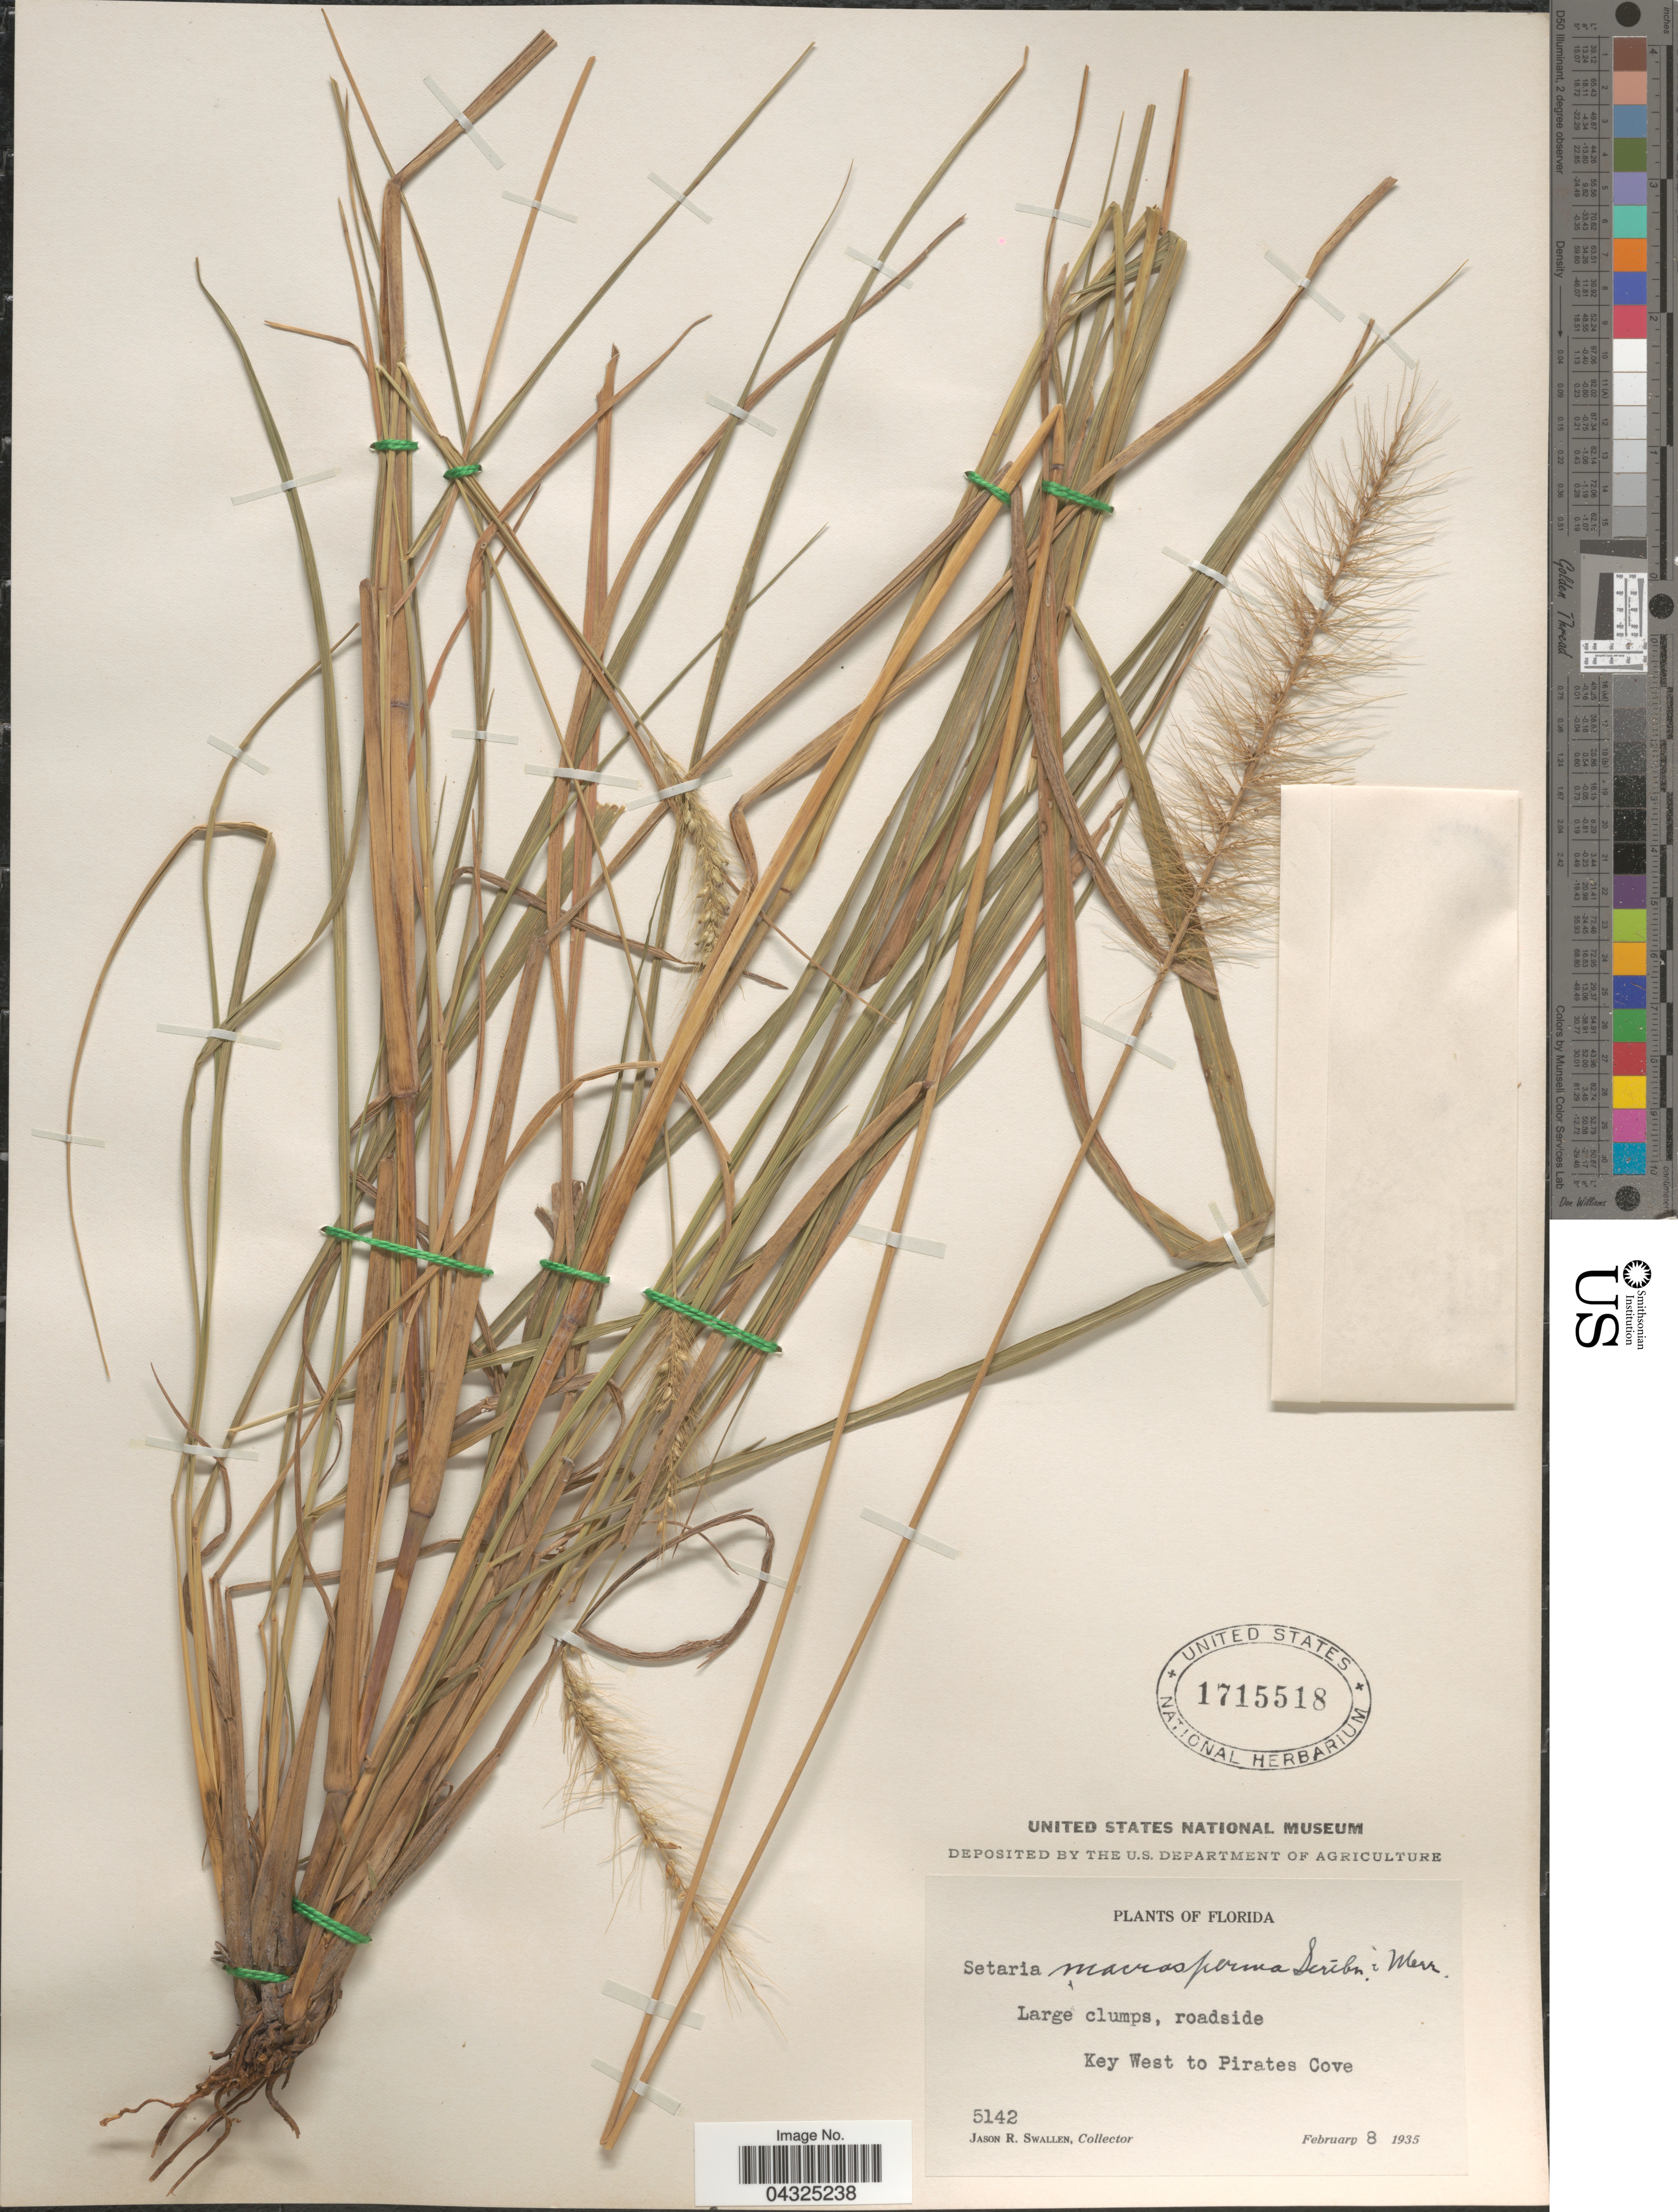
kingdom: Plantae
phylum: Tracheophyta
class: Liliopsida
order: Poales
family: Poaceae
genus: Setaria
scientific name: Setaria macrosperma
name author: (Scribn. & Merr.) K. Schum.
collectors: J. R. Swallen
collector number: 5142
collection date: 1935-02-08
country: United States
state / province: Florida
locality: Roadside. Key West to Pirates Cove.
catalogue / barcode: US 1715518